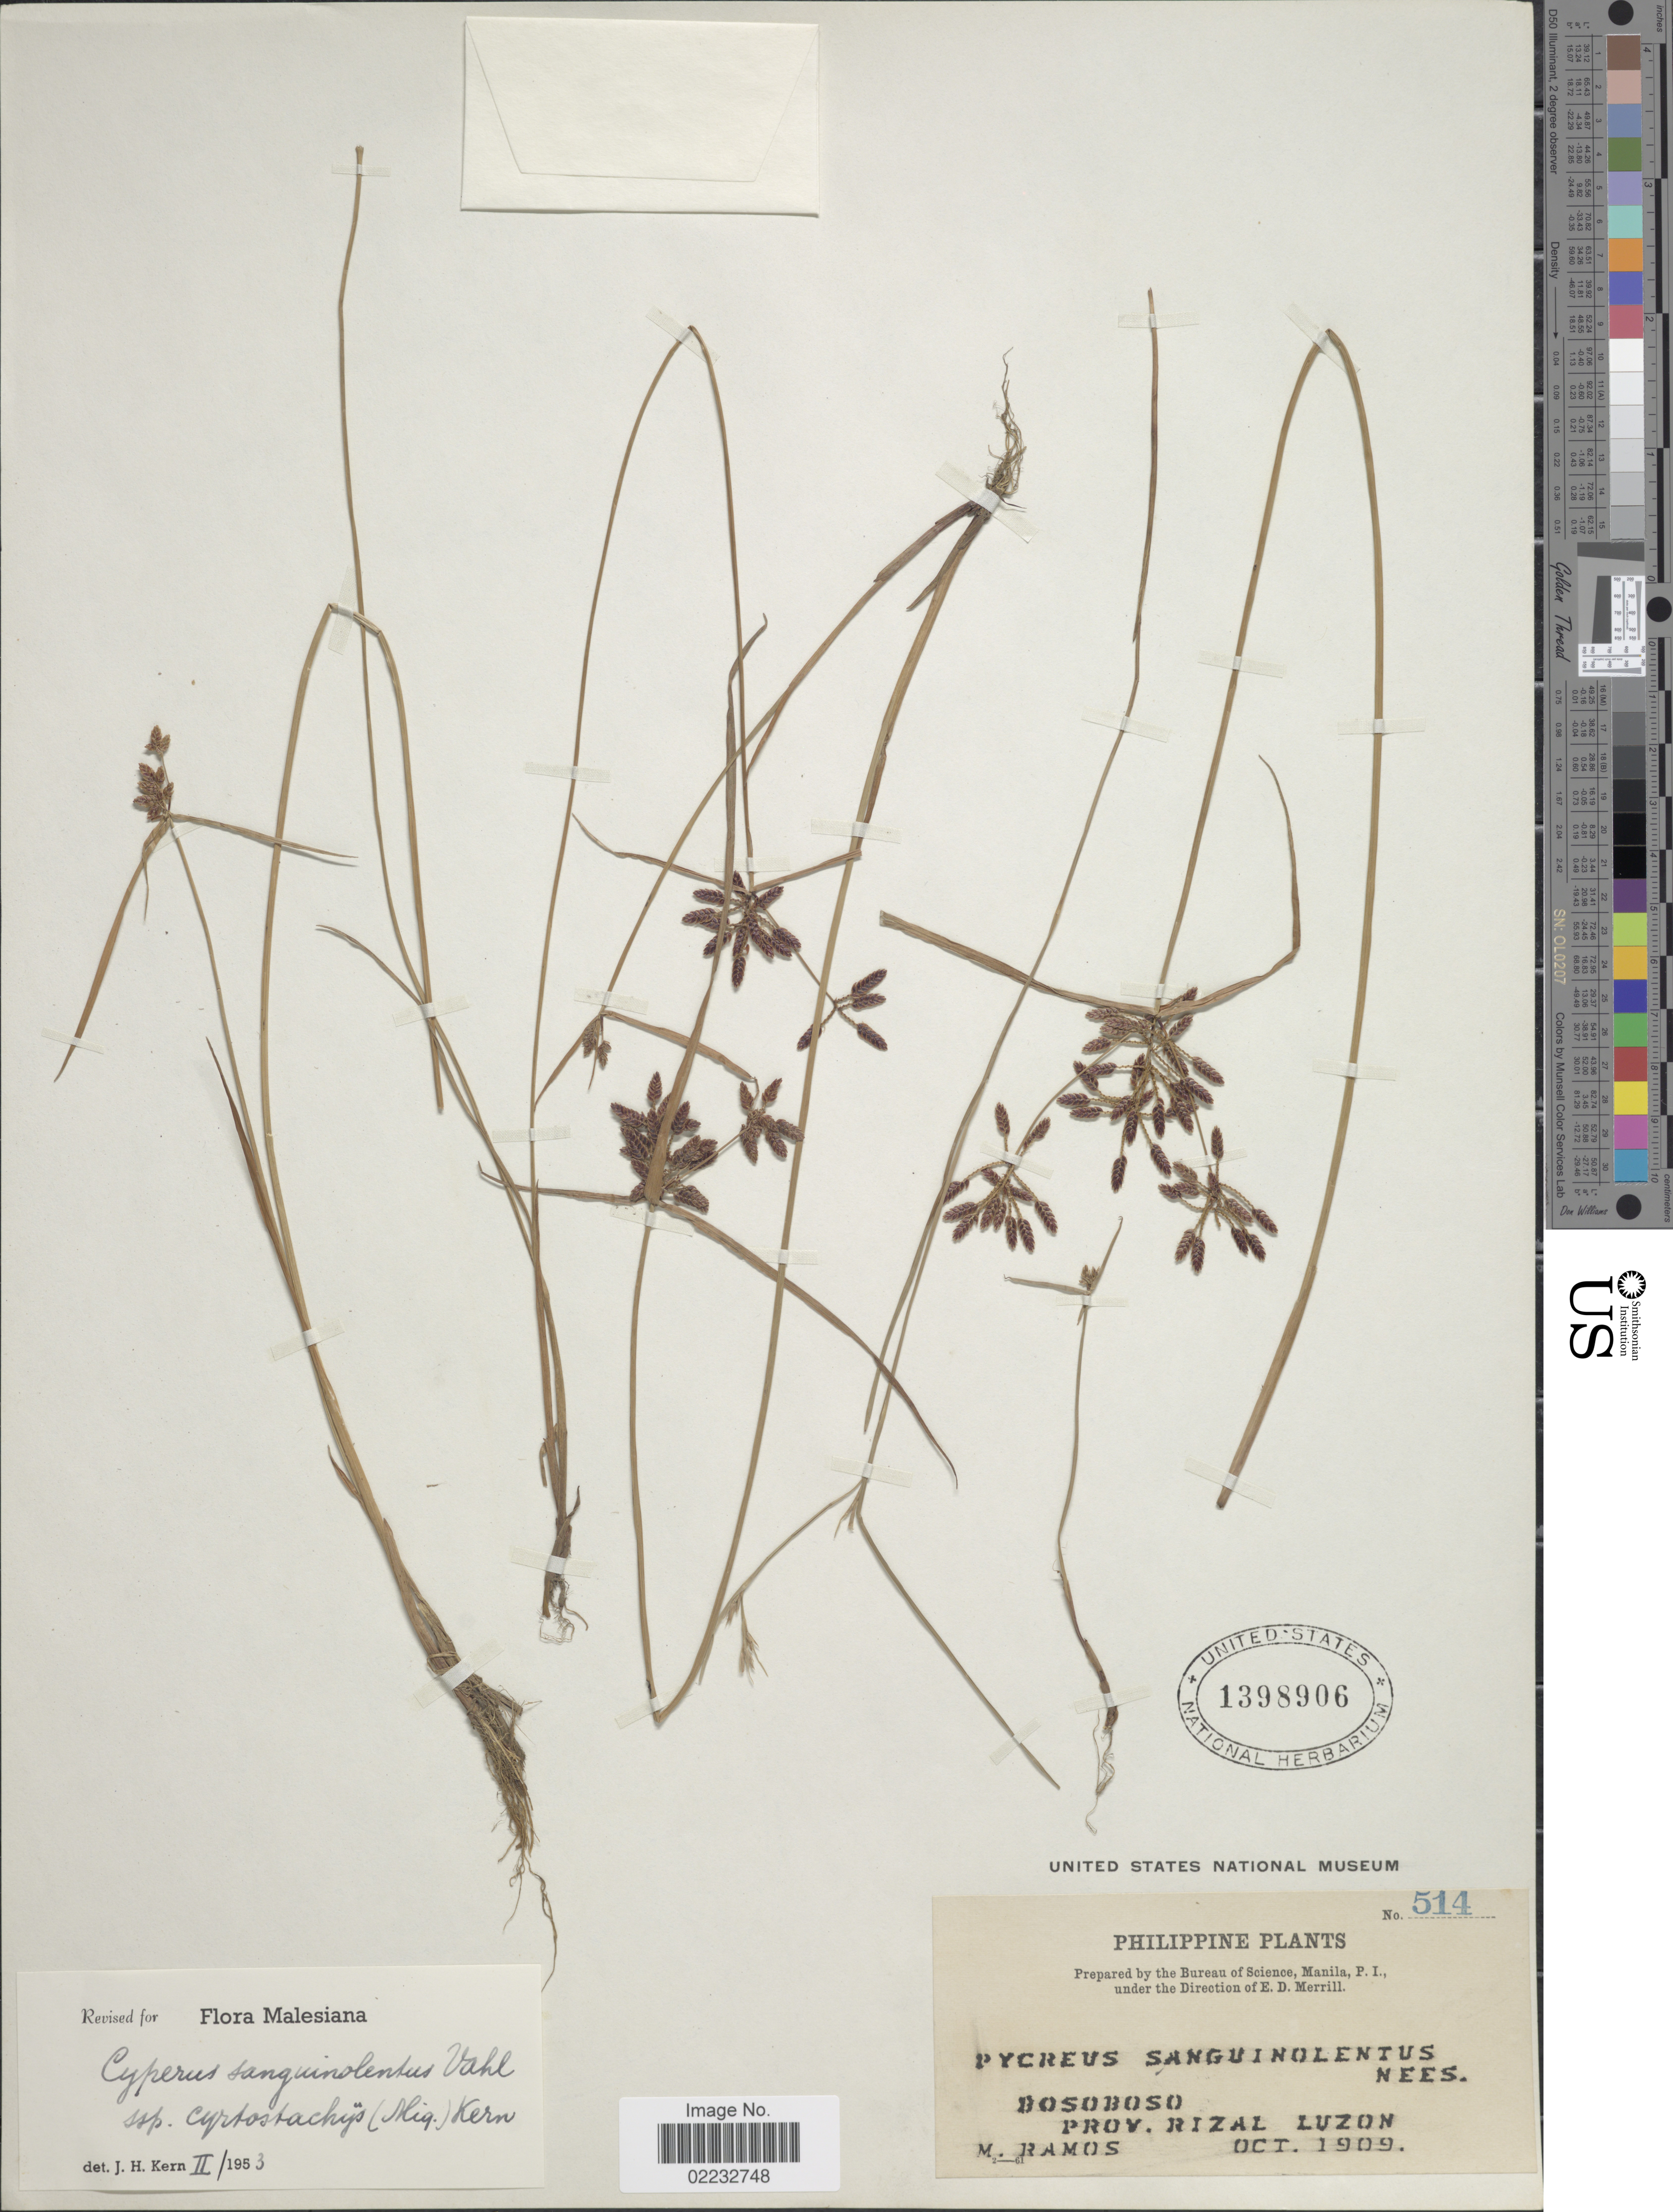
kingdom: Plantae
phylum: Tracheophyta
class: Liliopsida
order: Poales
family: Cyperaceae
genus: Cyperus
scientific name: Cyperus sanguinolentus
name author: Vahl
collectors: M. Ramos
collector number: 514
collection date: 1909-10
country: Philippines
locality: Bosoboso. Prov. Rizal. Luzon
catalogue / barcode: US 1398906